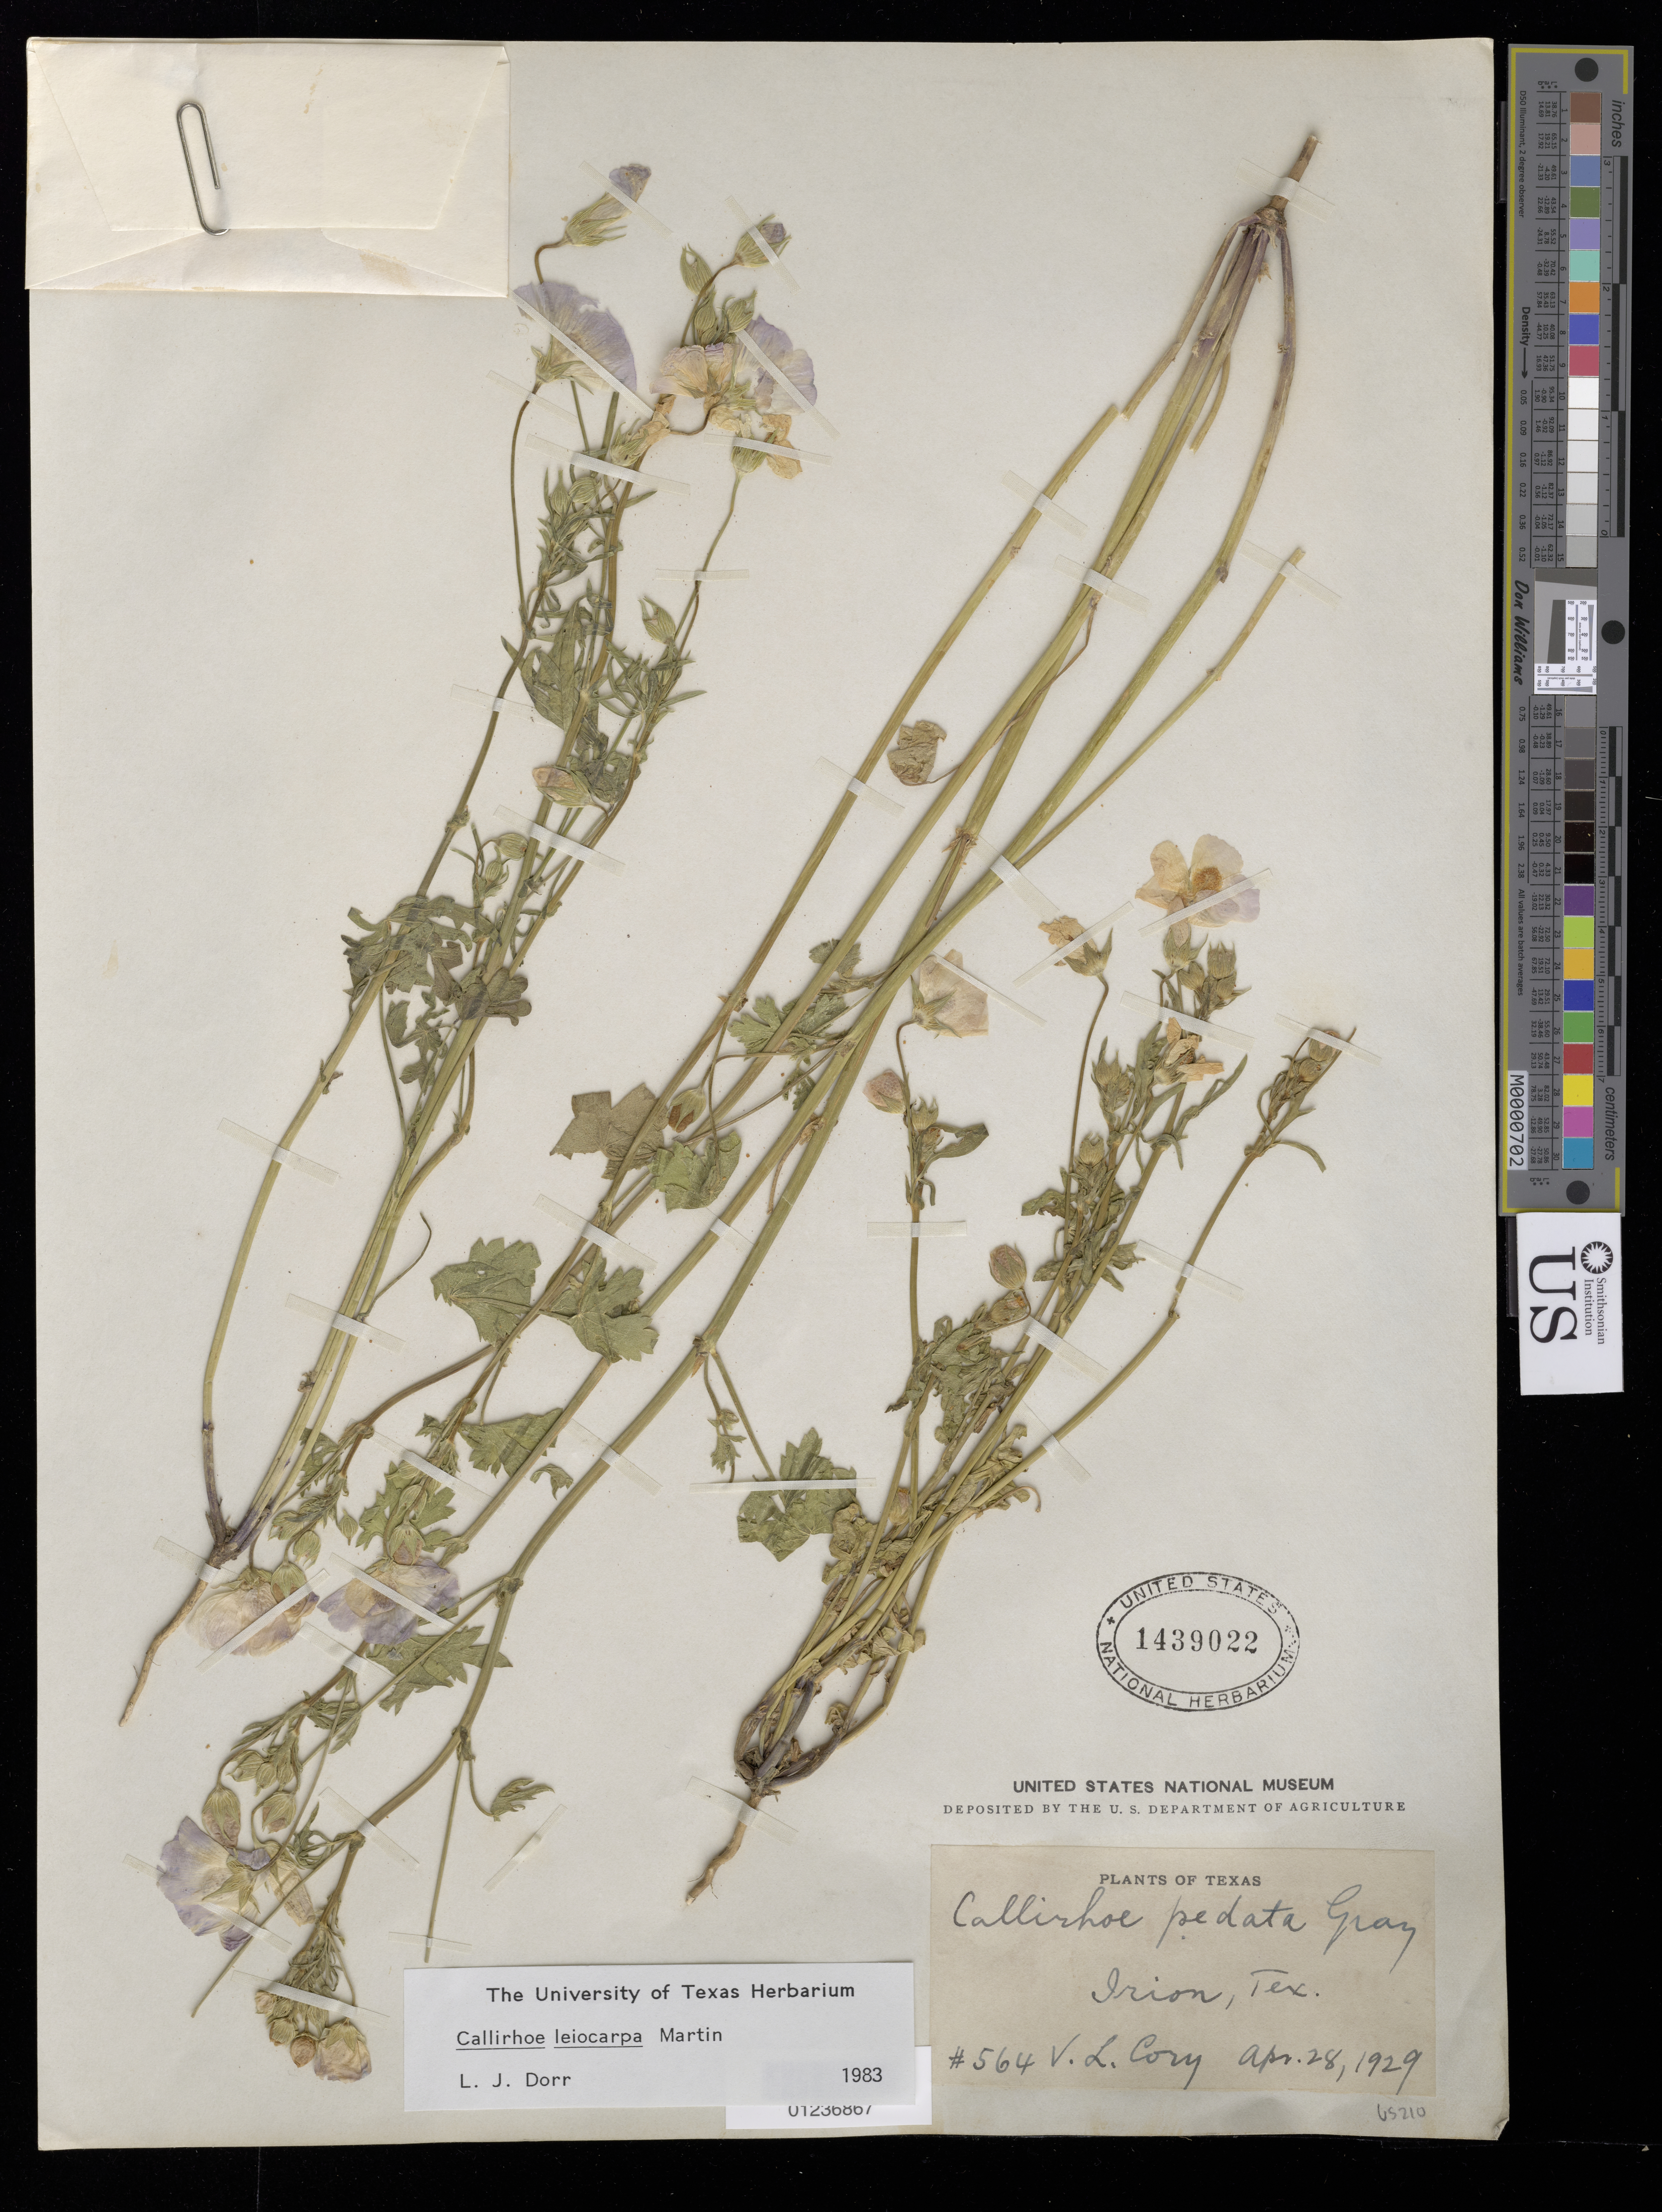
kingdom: Plantae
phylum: Tracheophyta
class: Magnoliopsida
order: Malvales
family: Malvaceae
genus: Callirhoe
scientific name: Callirhoe leiocarpa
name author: R.F. Martin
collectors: V. Cory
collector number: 564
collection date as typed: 28 Apr 1929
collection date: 1929-04-28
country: United States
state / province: Texas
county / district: Irion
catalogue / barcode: US 1439022